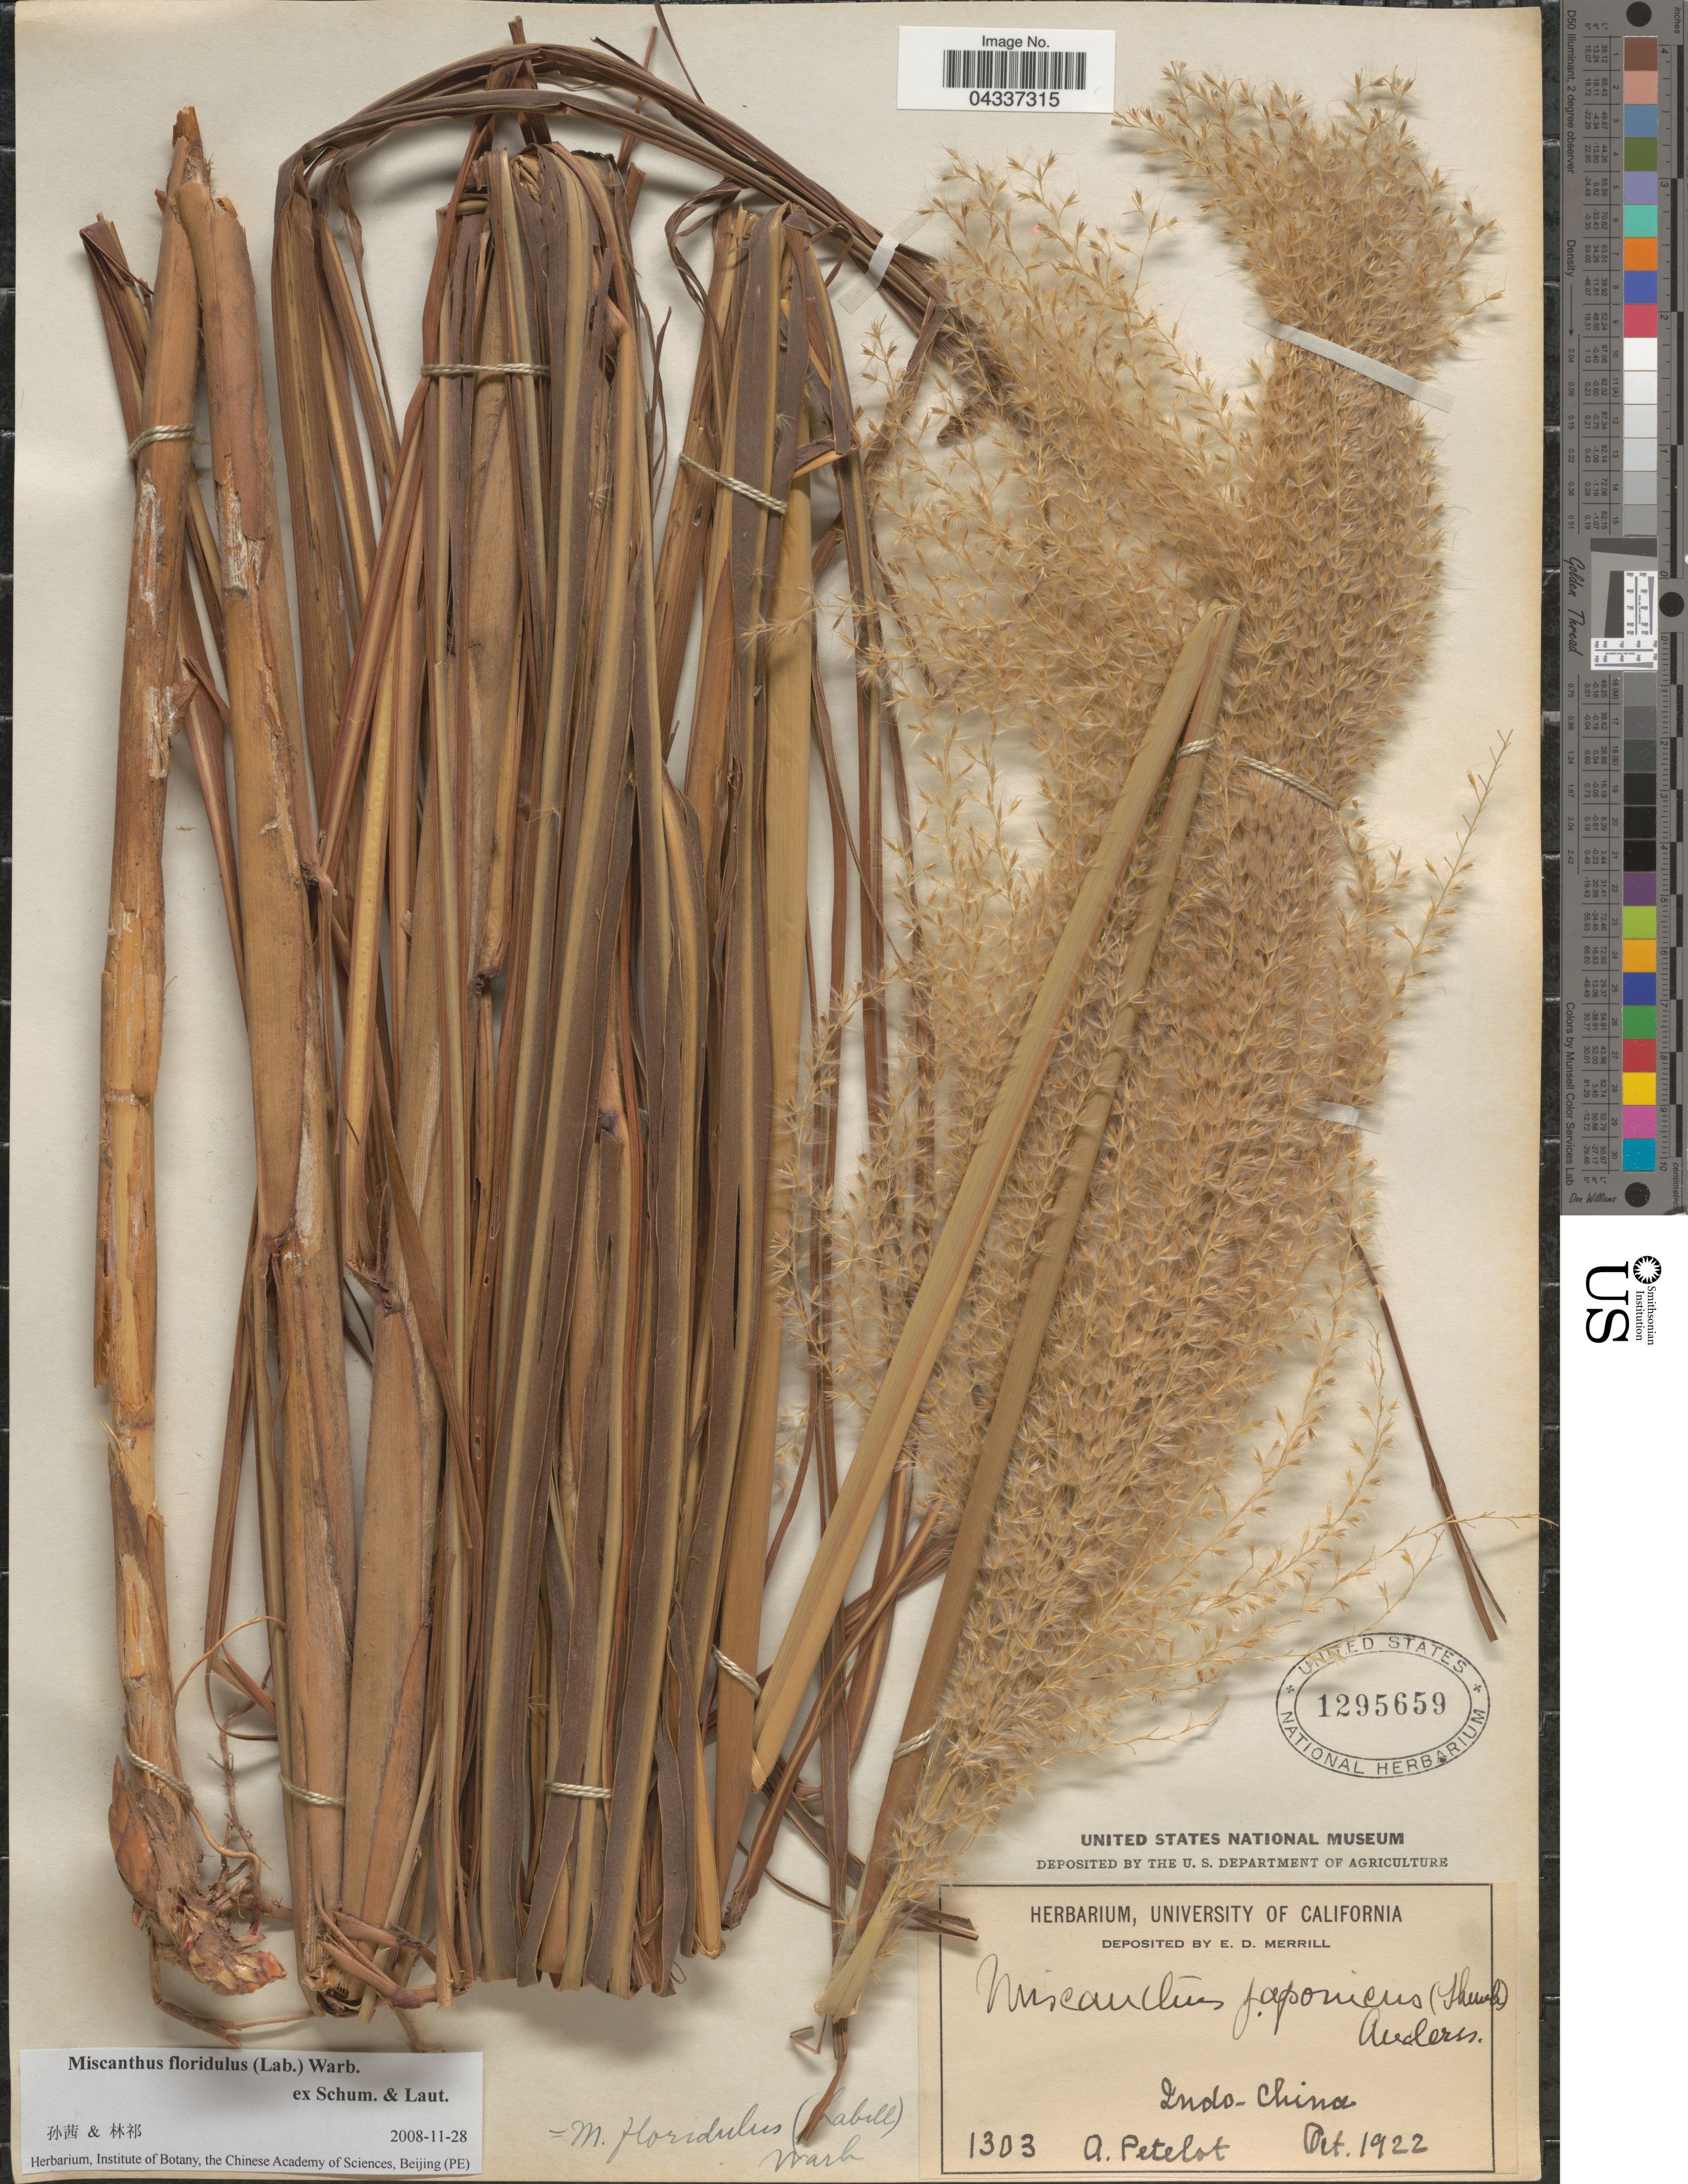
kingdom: Plantae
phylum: Tracheophyta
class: Liliopsida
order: Poales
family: Poaceae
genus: Miscanthus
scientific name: Miscanthus floridulus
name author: (Labill.) Warb.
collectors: A. Petelot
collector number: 1303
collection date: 1922-10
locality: Indo-China.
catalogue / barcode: US 1295659